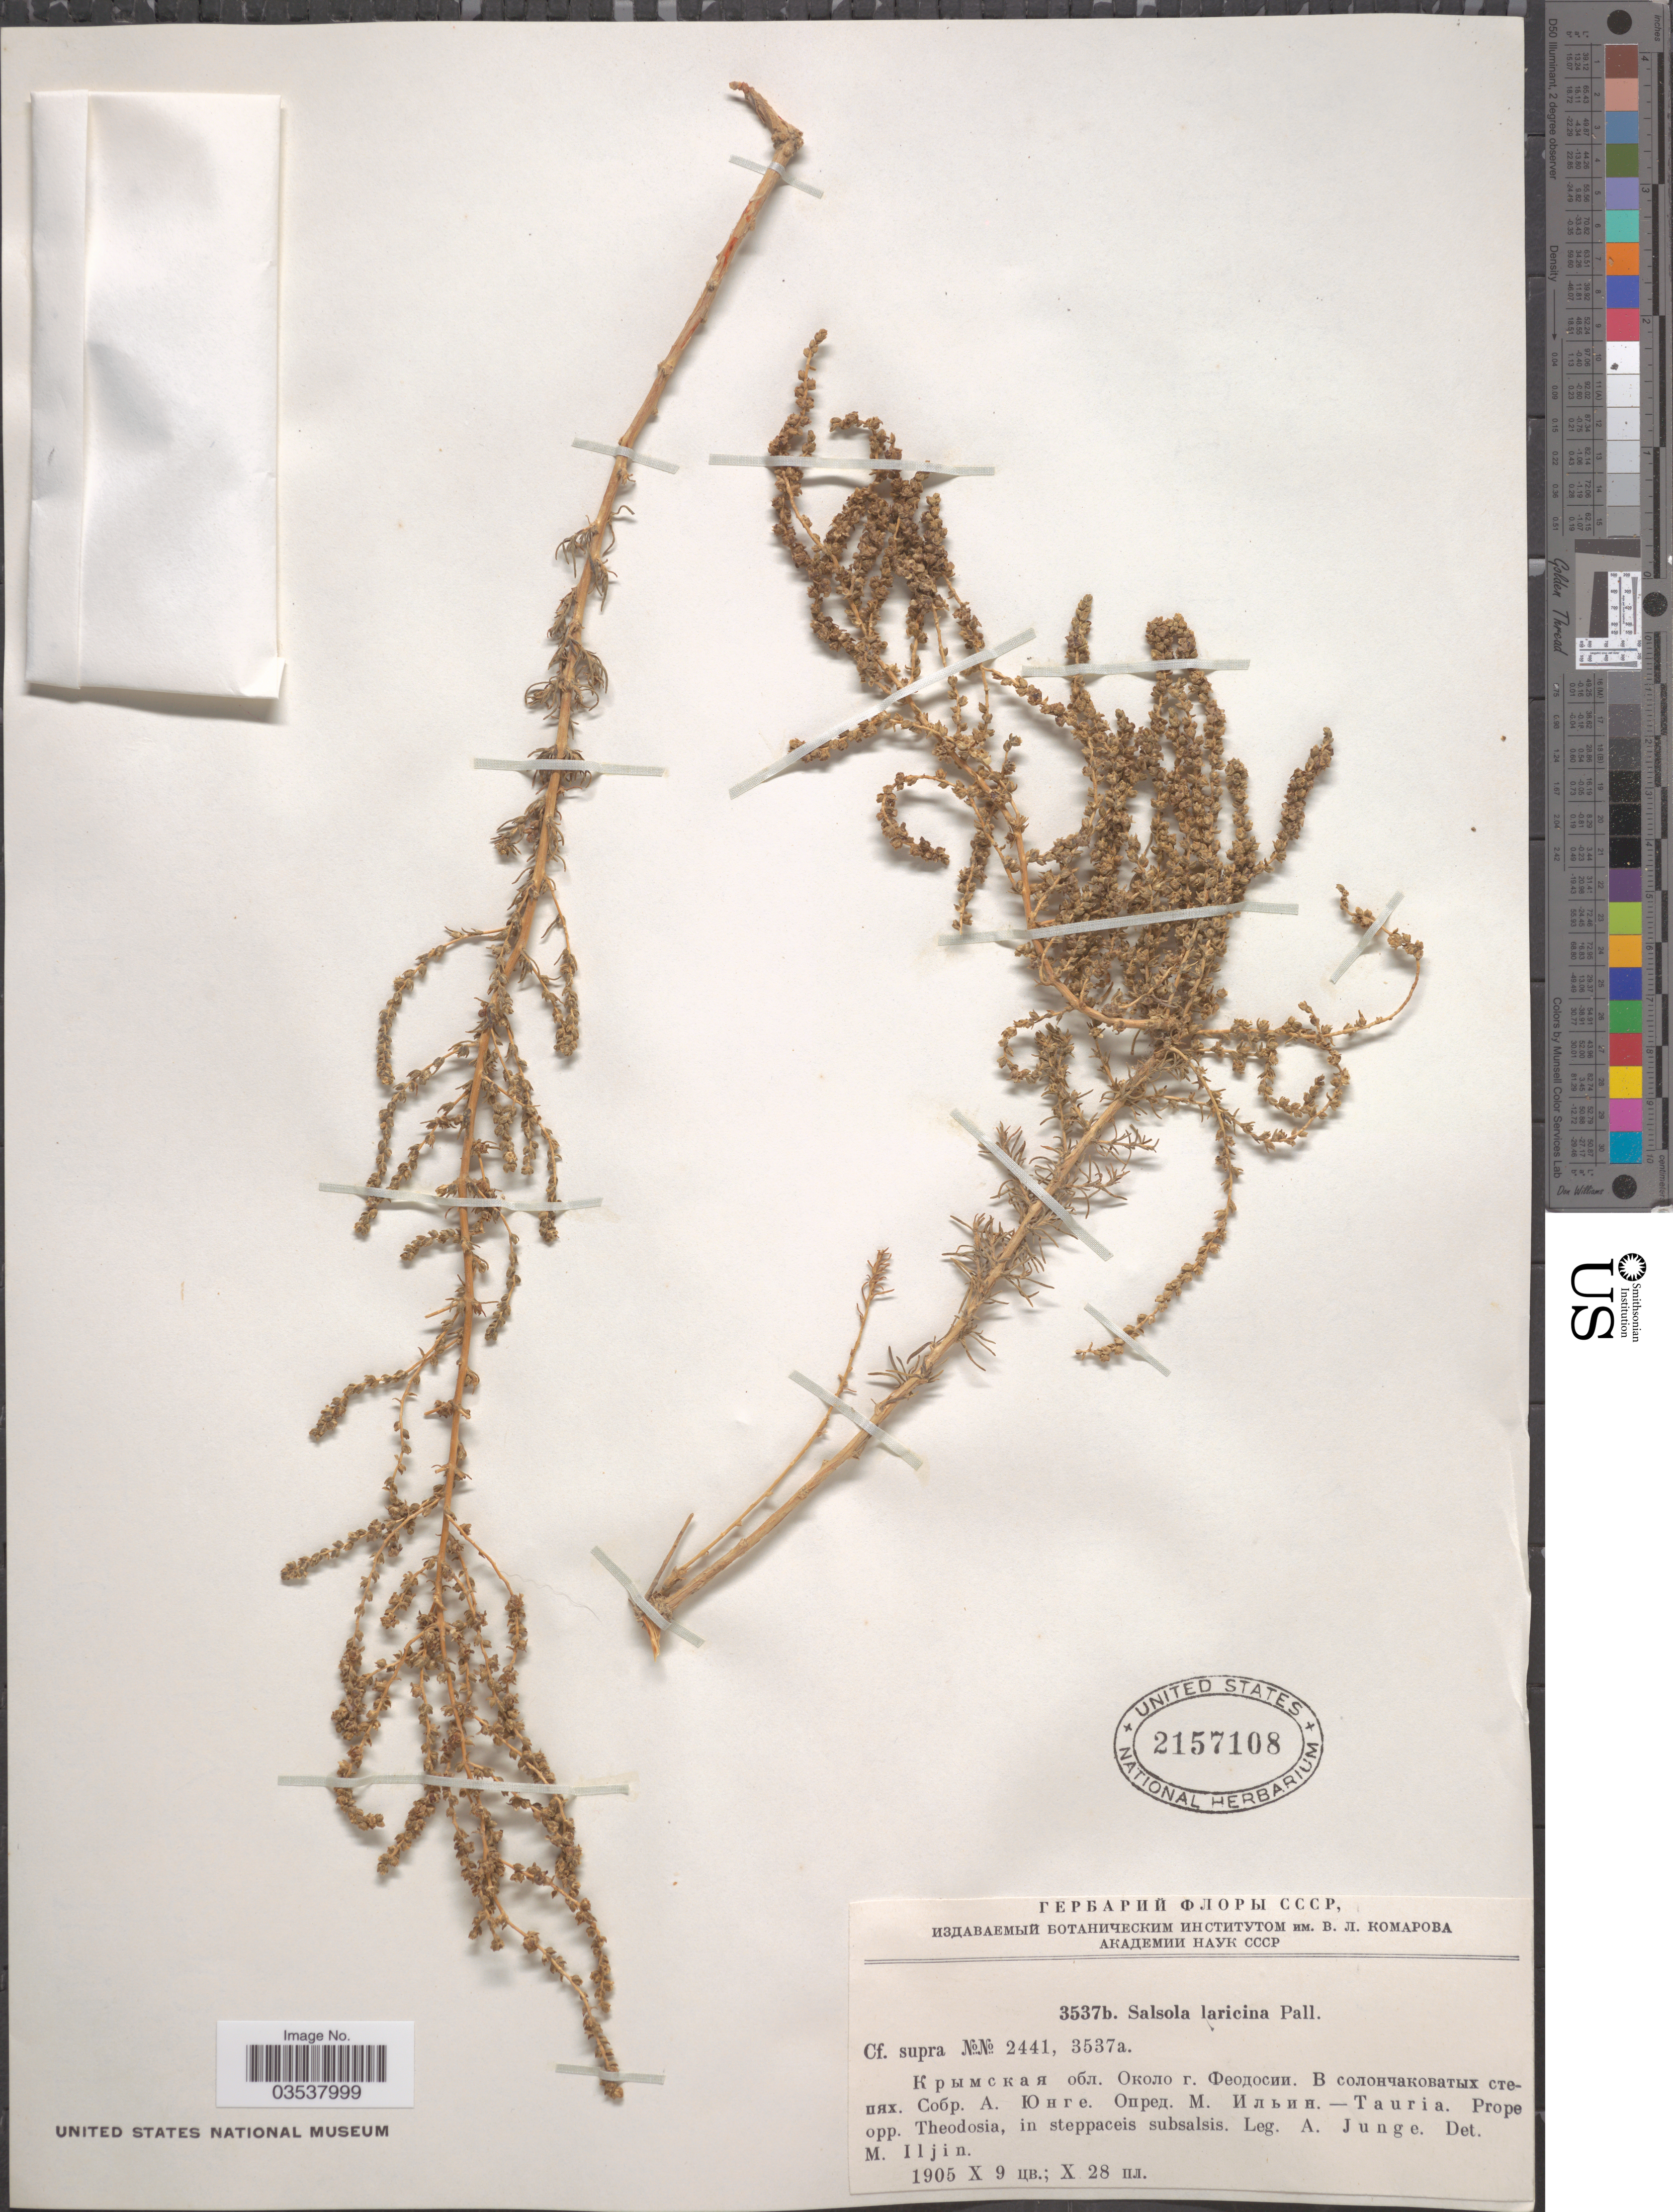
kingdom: Plantae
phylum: Tracheophyta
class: Magnoliopsida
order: Caryophyllales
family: Amaranthaceae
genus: Caroxylon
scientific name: Caroxylon laricinum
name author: (Pall.) Tzvelev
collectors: A. Junge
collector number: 3537b.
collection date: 1905-10-09/1905-10-28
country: Ukraine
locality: X. Tauria. Prope opp. Theodosia.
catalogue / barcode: US 2157108